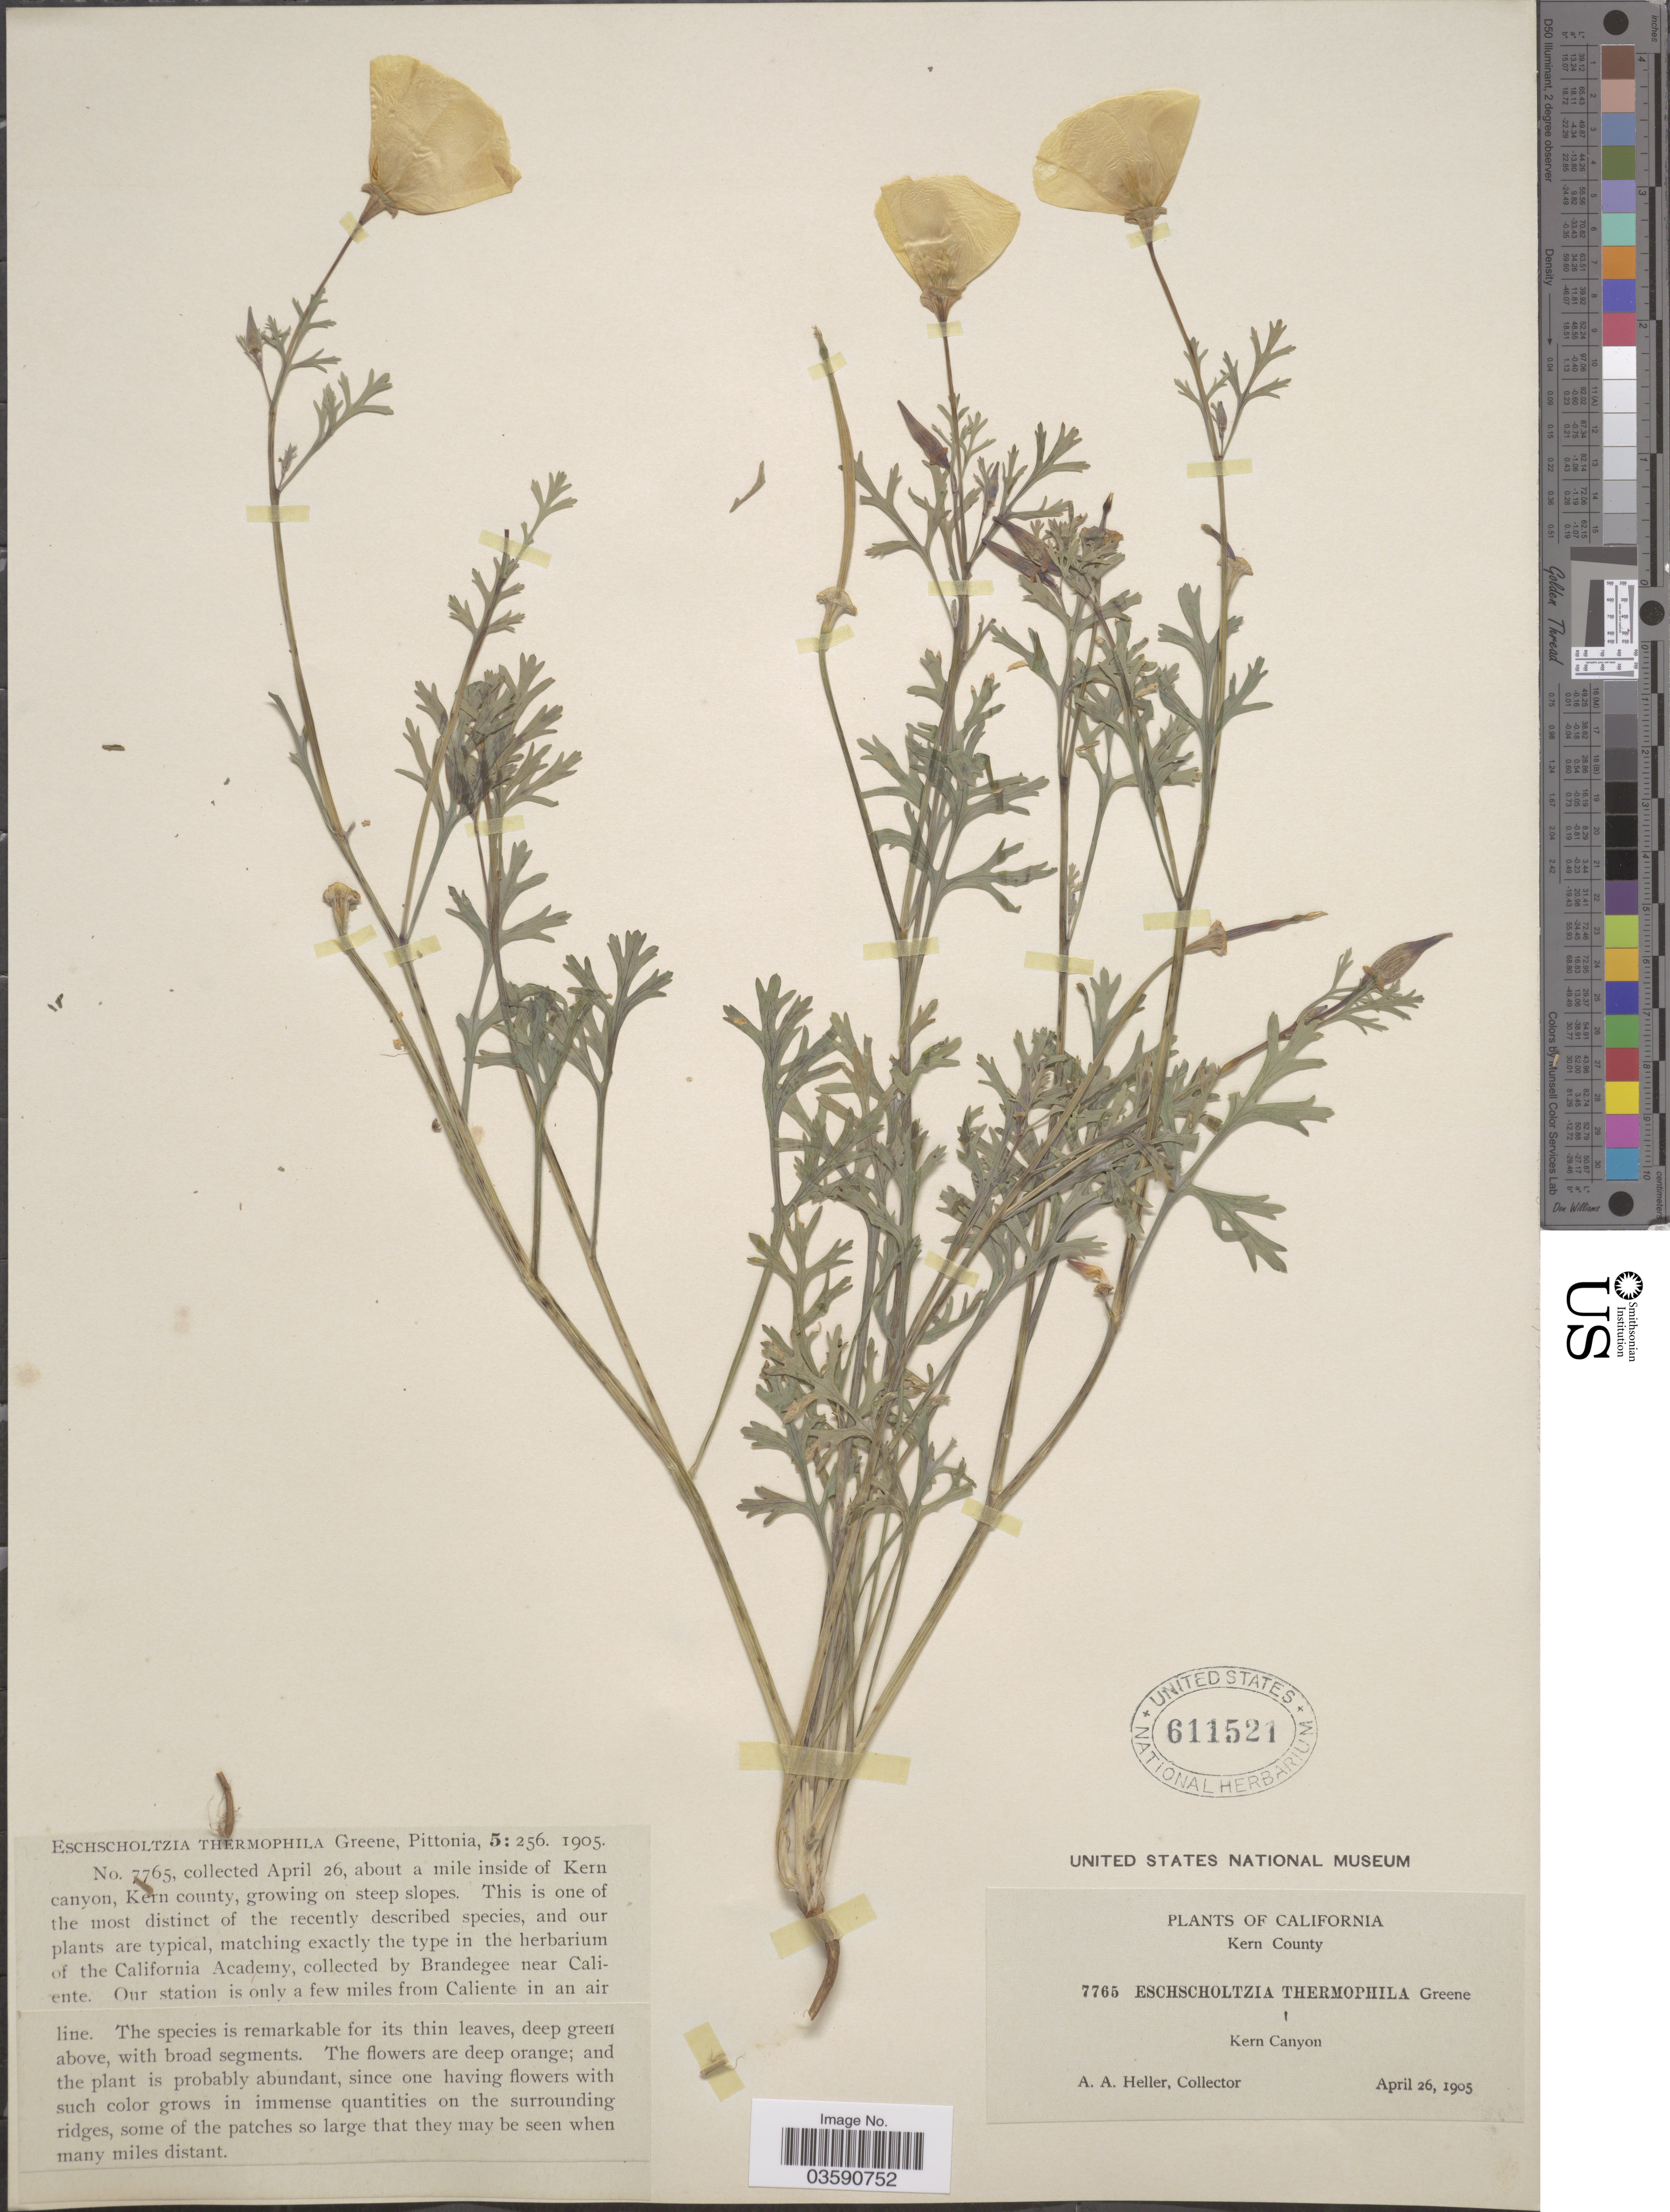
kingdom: Plantae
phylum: Tracheophyta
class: Magnoliopsida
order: Ranunculales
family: Papaveraceae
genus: Eschscholzia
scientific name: Eschscholzia thermophila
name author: Greene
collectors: A. A. Heller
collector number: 7765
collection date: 1905-04-26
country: United States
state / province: California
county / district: Kern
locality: About a mile inside of Kern canyon, Kern County. Kern Canyon.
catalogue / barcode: US 611521